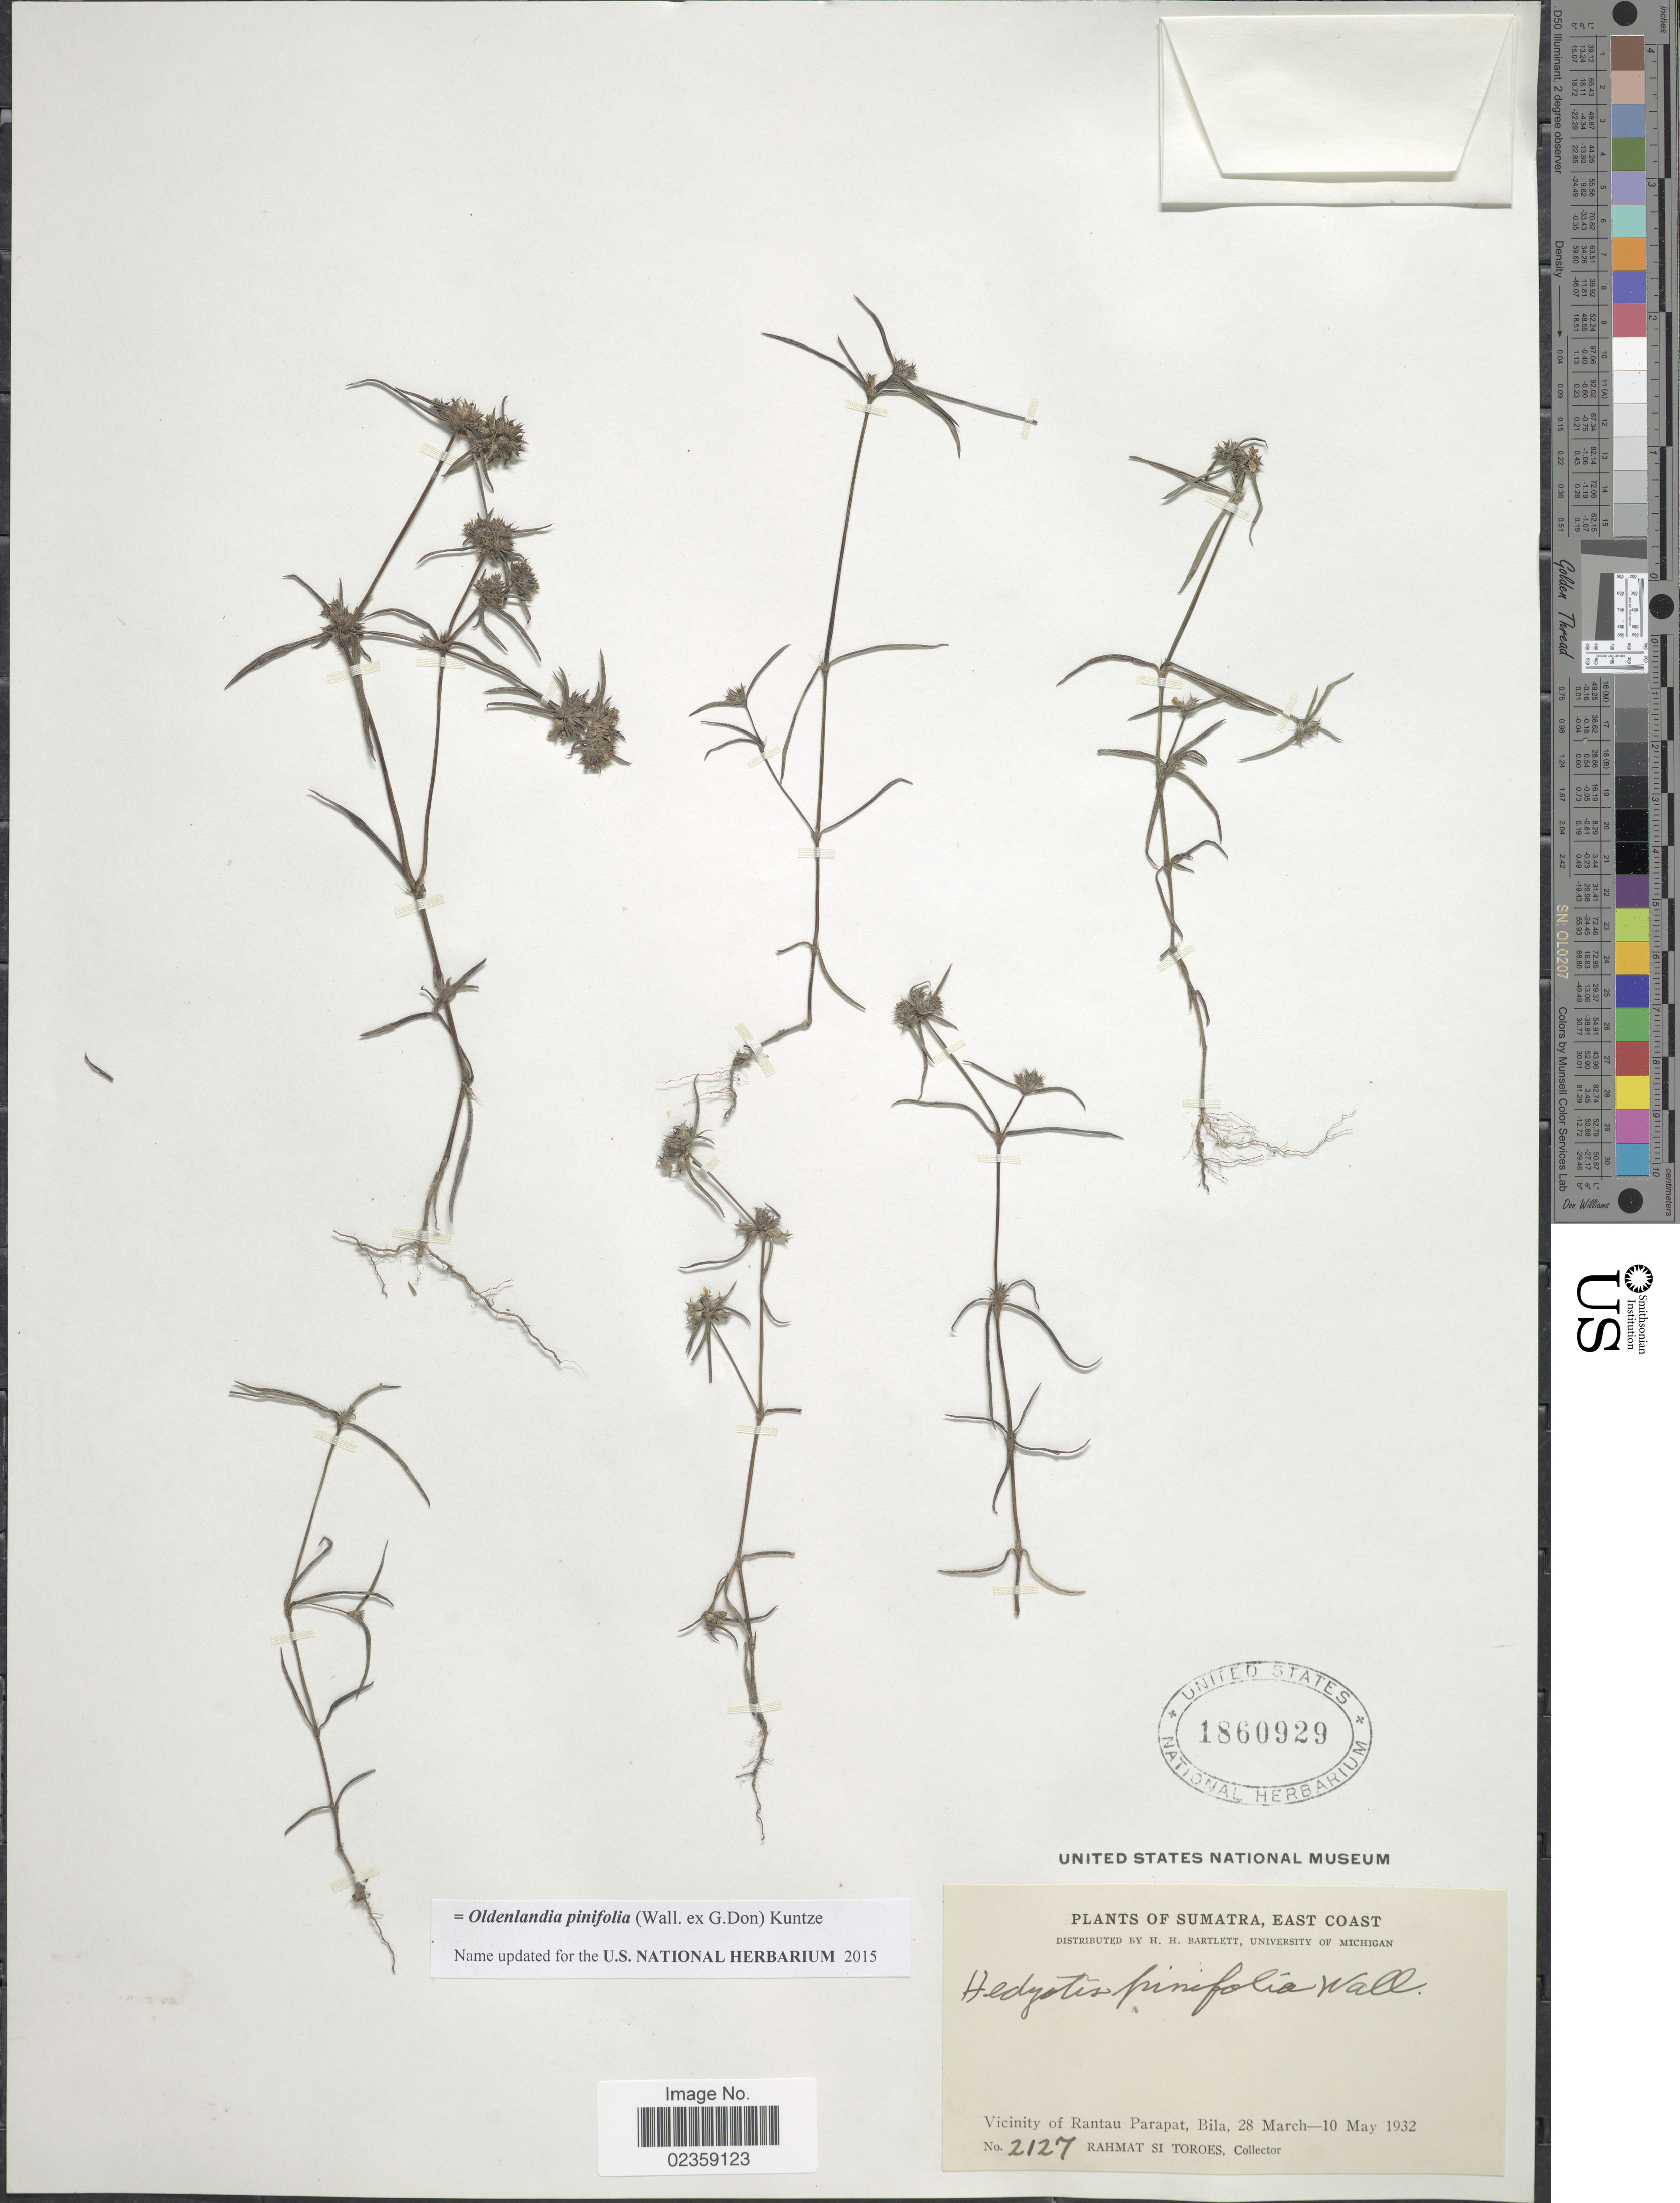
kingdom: Plantae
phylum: Tracheophyta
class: Magnoliopsida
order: Gentianales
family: Rubiaceae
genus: Oldenlandia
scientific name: Oldenlandia pinifolia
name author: (Wall. ex G. Don) Kuntze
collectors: Rahmat Si Boeea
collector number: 2127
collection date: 1932-03-28/1932-05-10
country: Indonesia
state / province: Sumatra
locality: Sumatra, East Coast. Vicinity of Rantau Parapat, Bila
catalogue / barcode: US 1860929